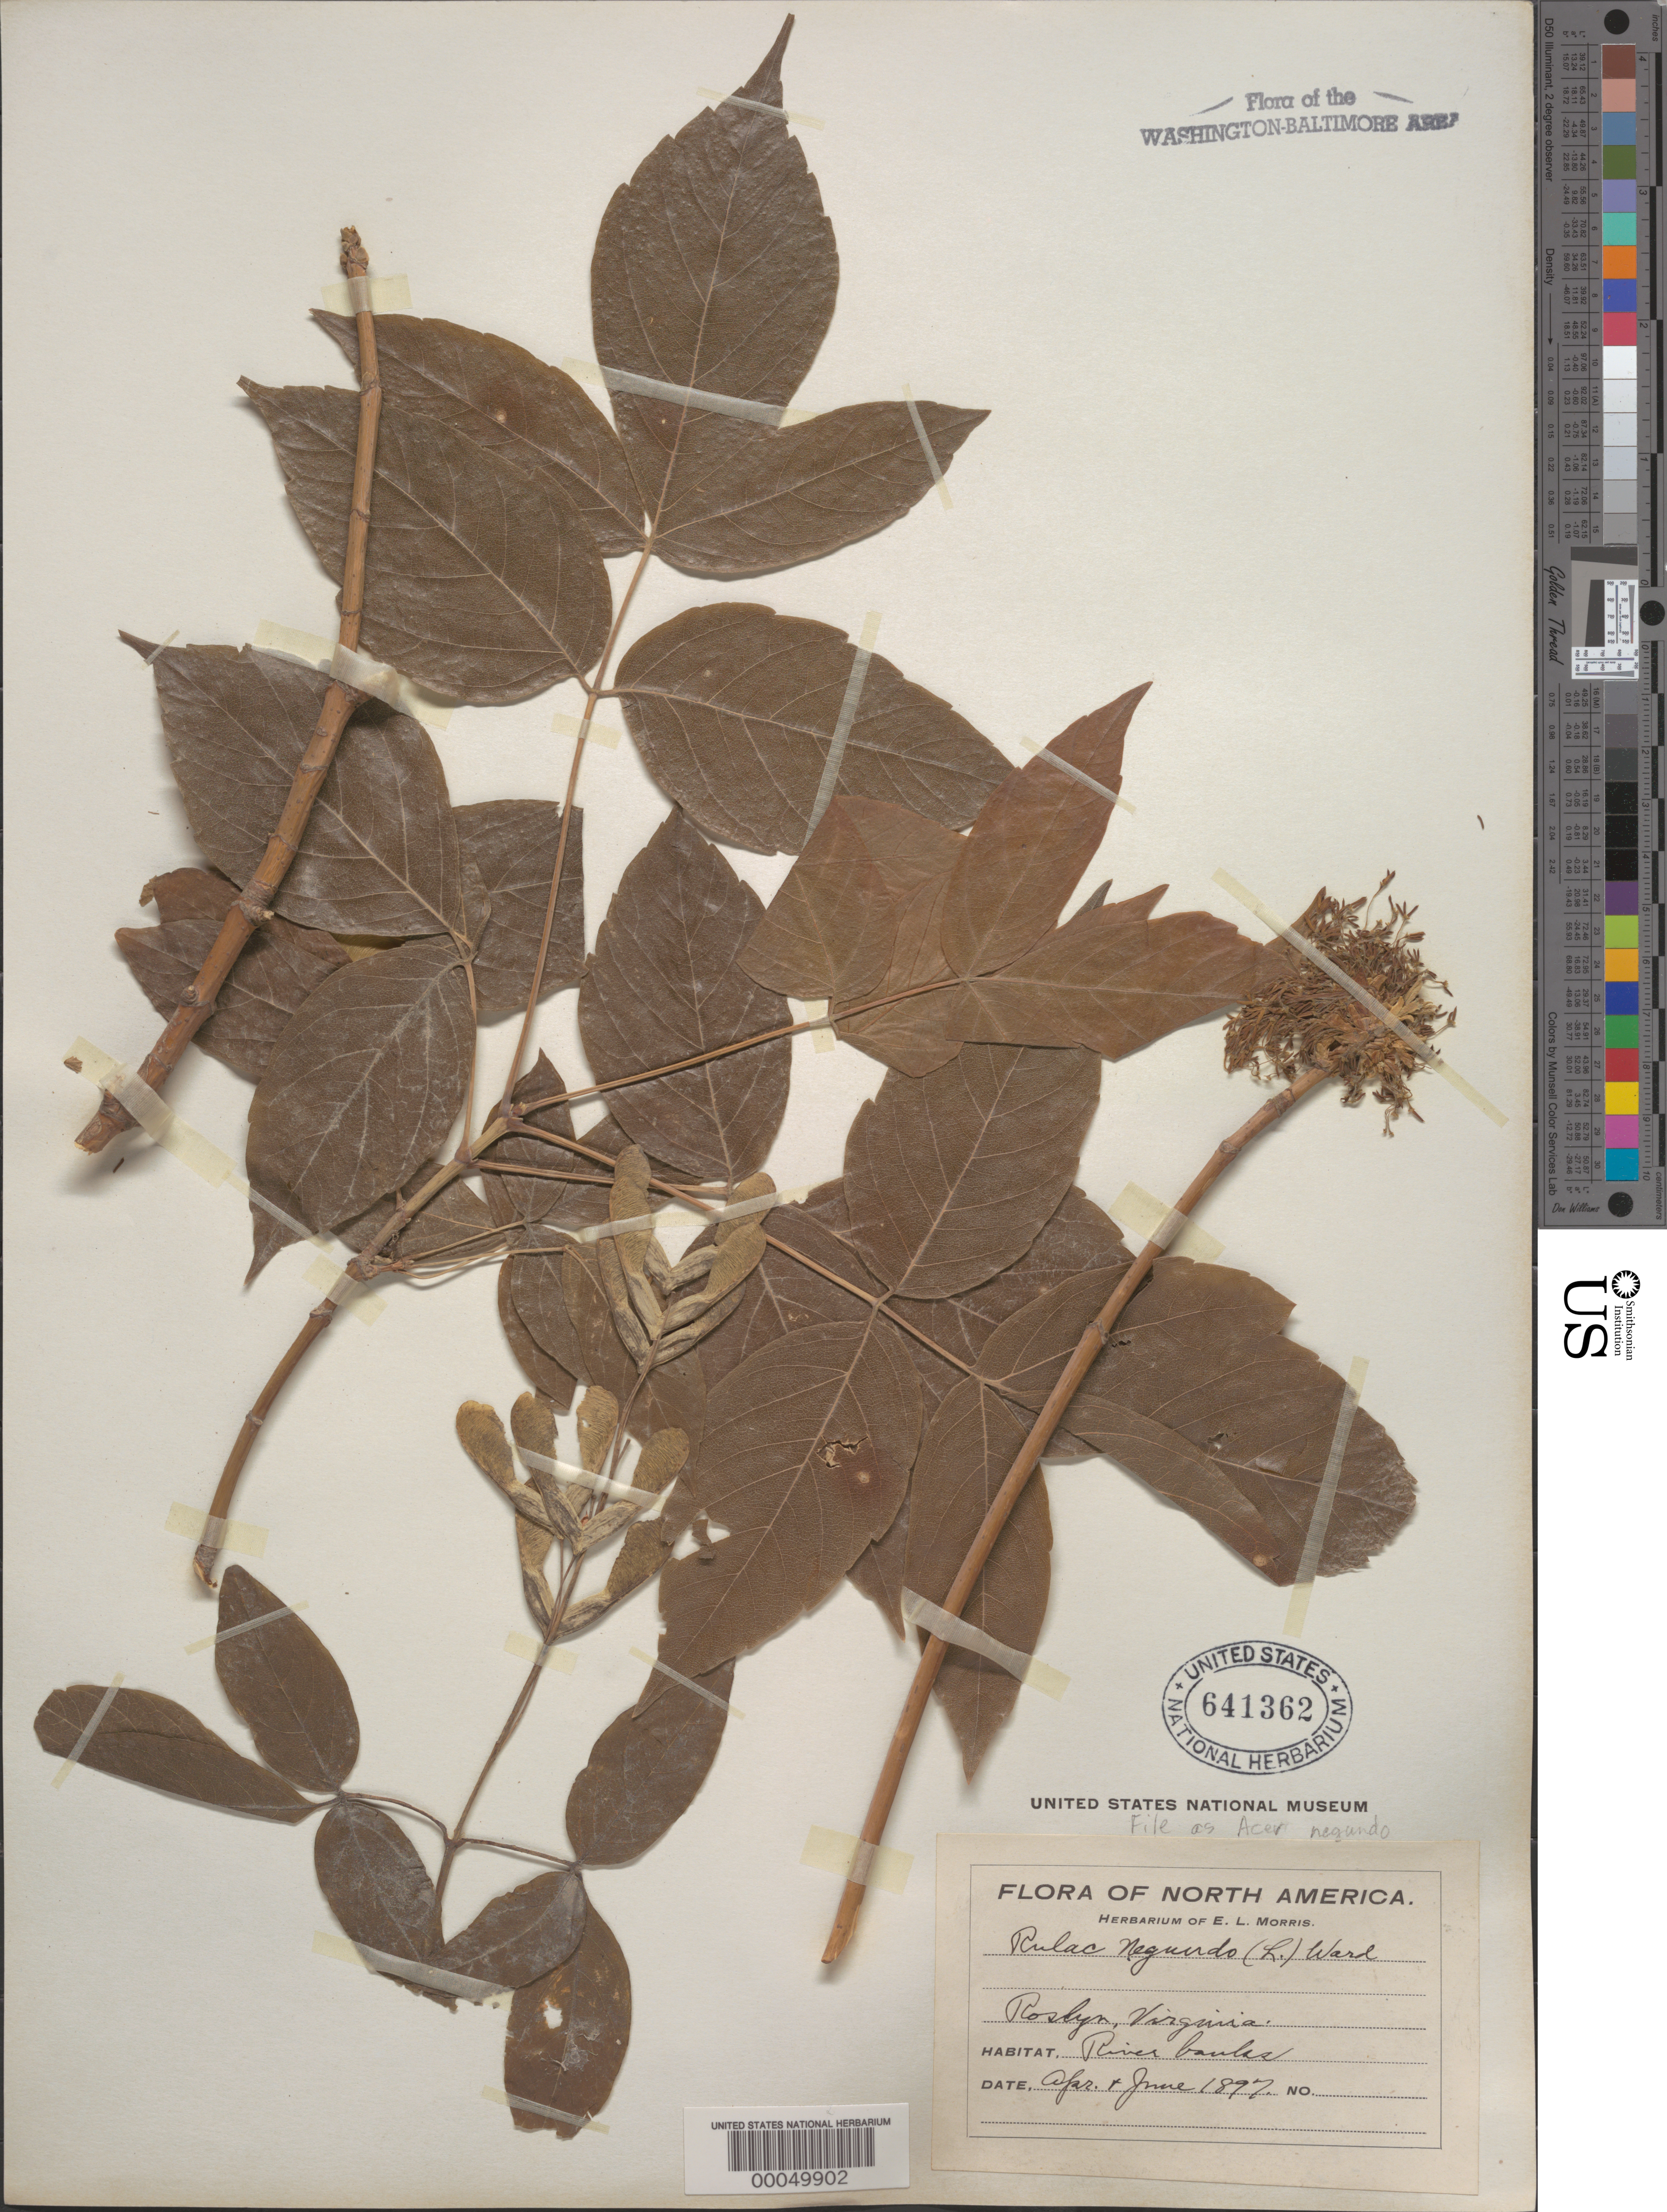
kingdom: Plantae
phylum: Tracheophyta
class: Magnoliopsida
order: Sapindales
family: Sapindaceae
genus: Acer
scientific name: Acer negundo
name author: L.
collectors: E. L. Morris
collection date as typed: Apr 1897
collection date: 1897-04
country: United States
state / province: Virginia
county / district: Arlington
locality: Rosslyn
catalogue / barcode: US 641362